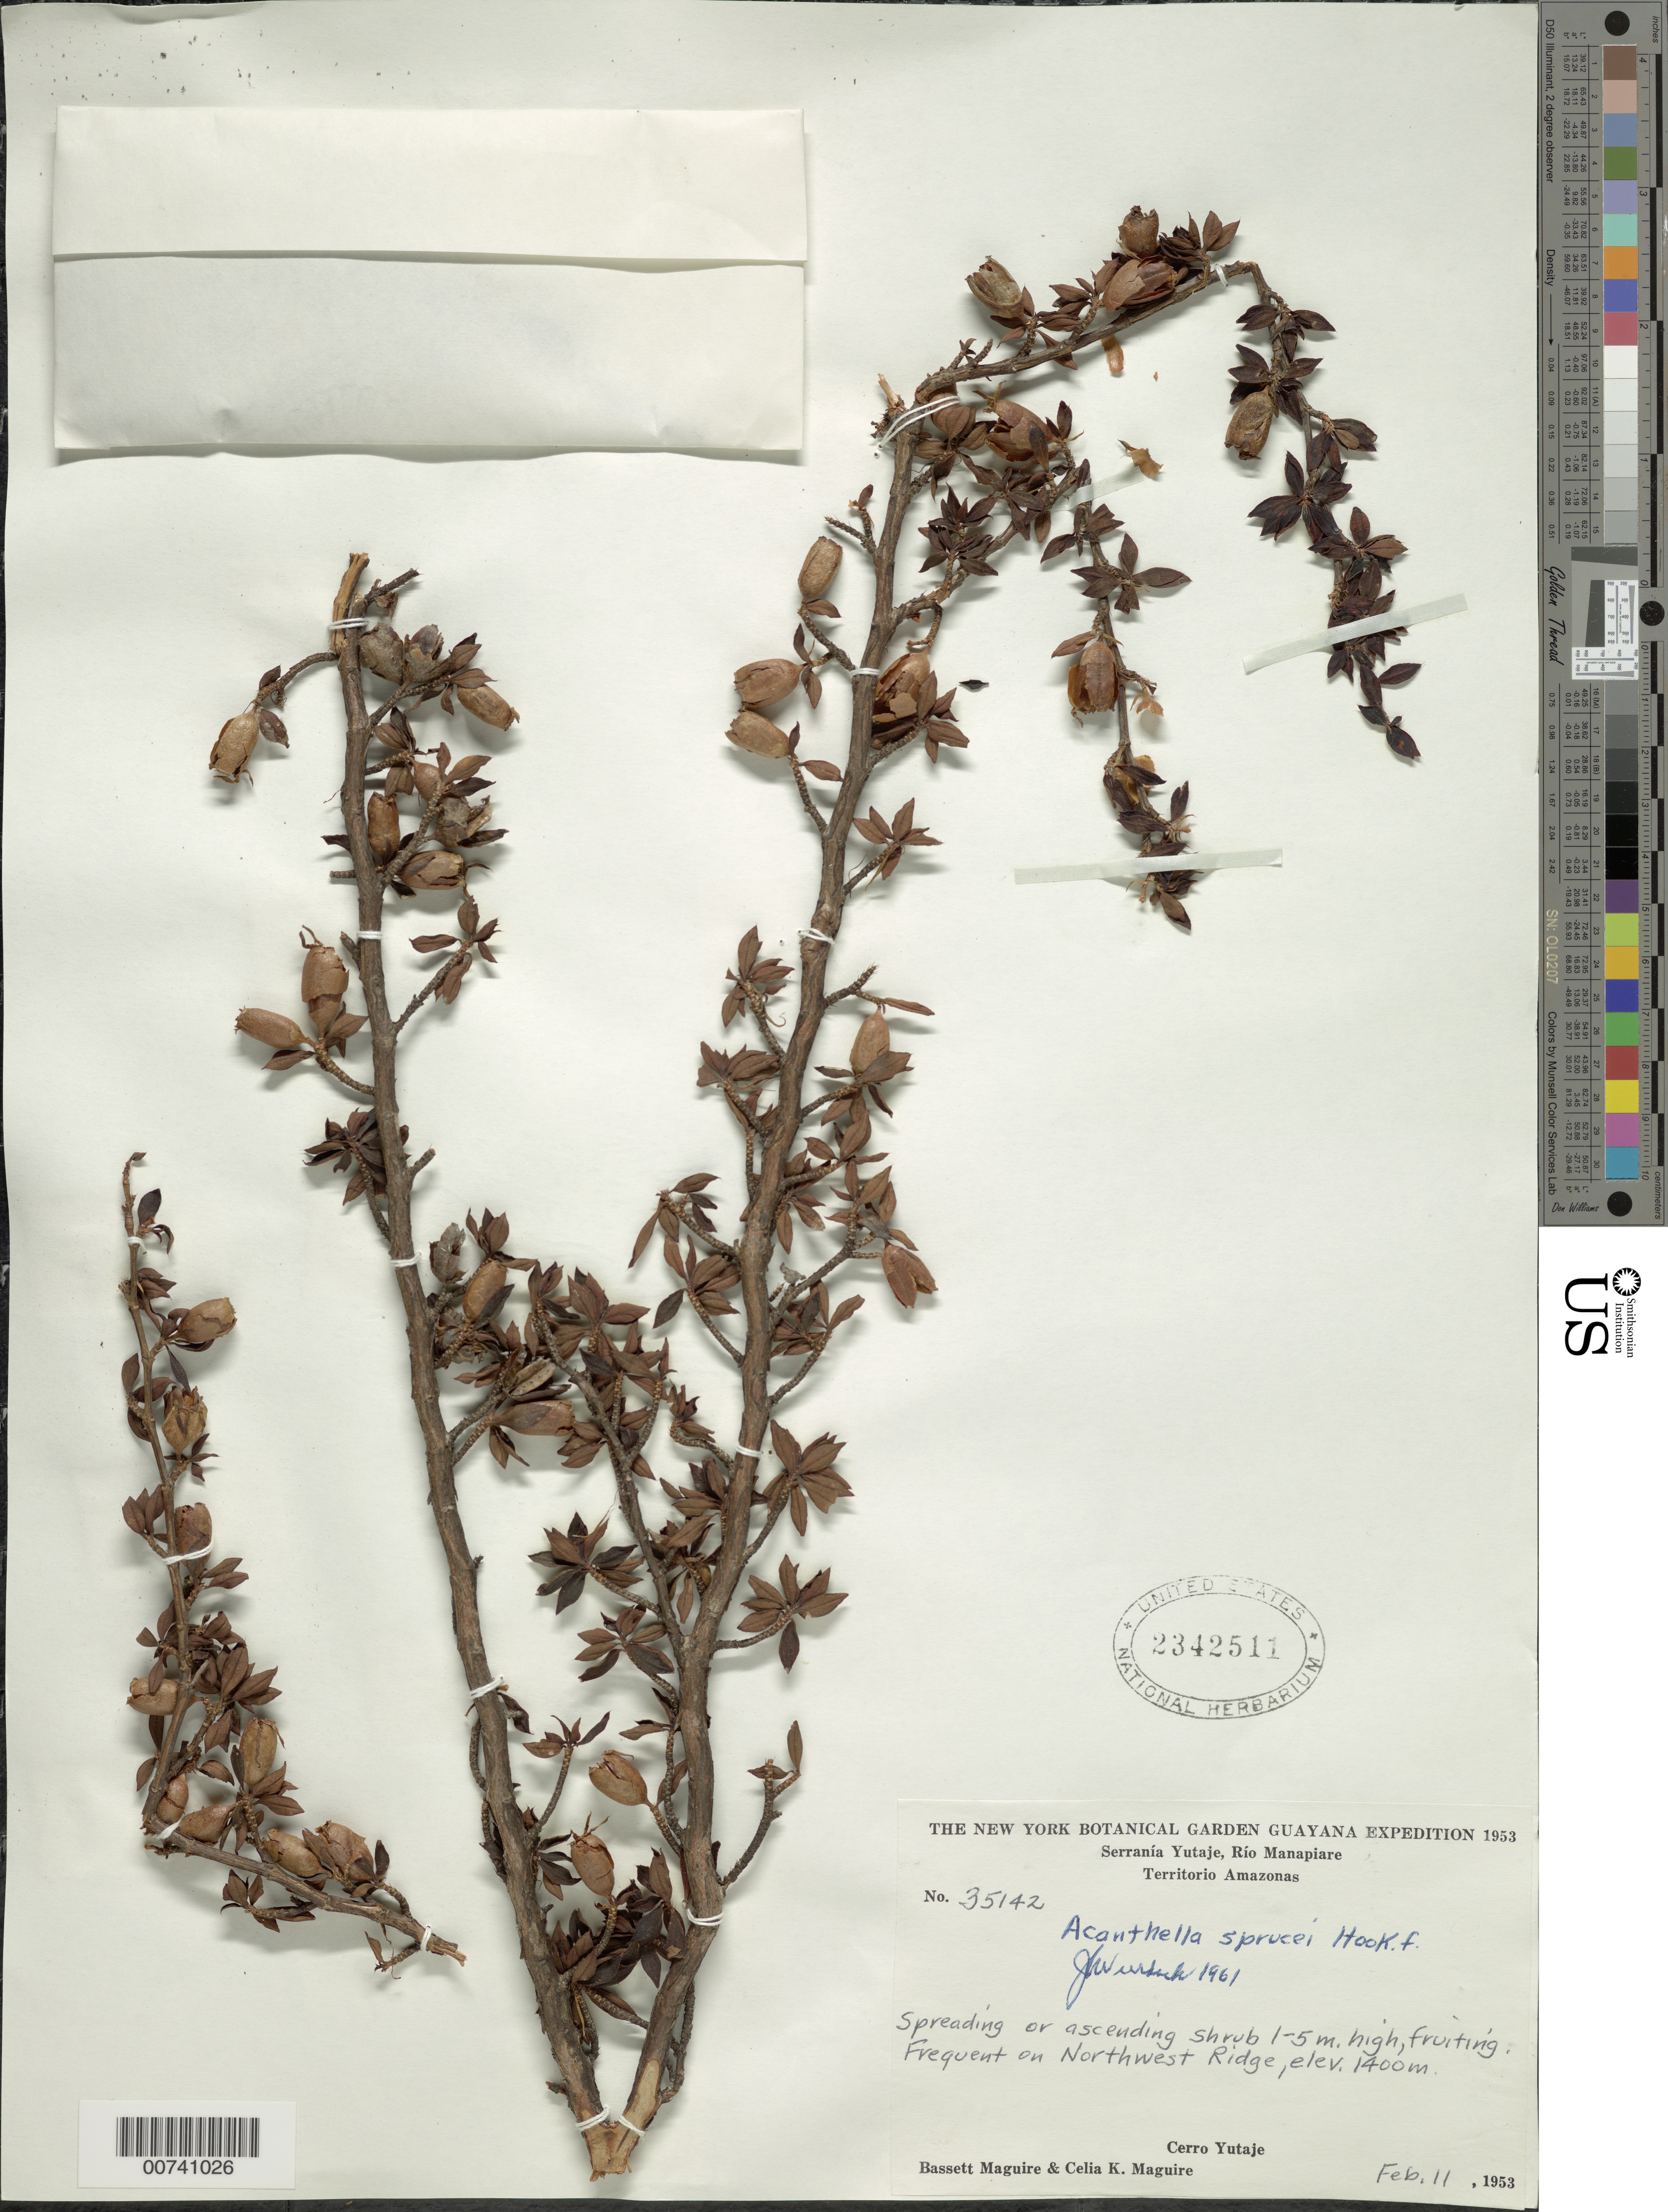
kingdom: Plantae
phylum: Tracheophyta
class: Magnoliopsida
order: Myrtales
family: Melastomataceae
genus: Acanthella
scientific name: Acanthella sprucei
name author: Benth. & Hook. f.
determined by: Wurdack, John J., (US), US (UNITED STATES)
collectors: B. Maguire & C. K. Maguire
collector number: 35142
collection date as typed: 11-Feb-53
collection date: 1953-02-11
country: Venezuela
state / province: Amazonas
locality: Serranía Yutajé, Río Manapiare, Northwest Ridge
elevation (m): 1400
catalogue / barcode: US 2342511